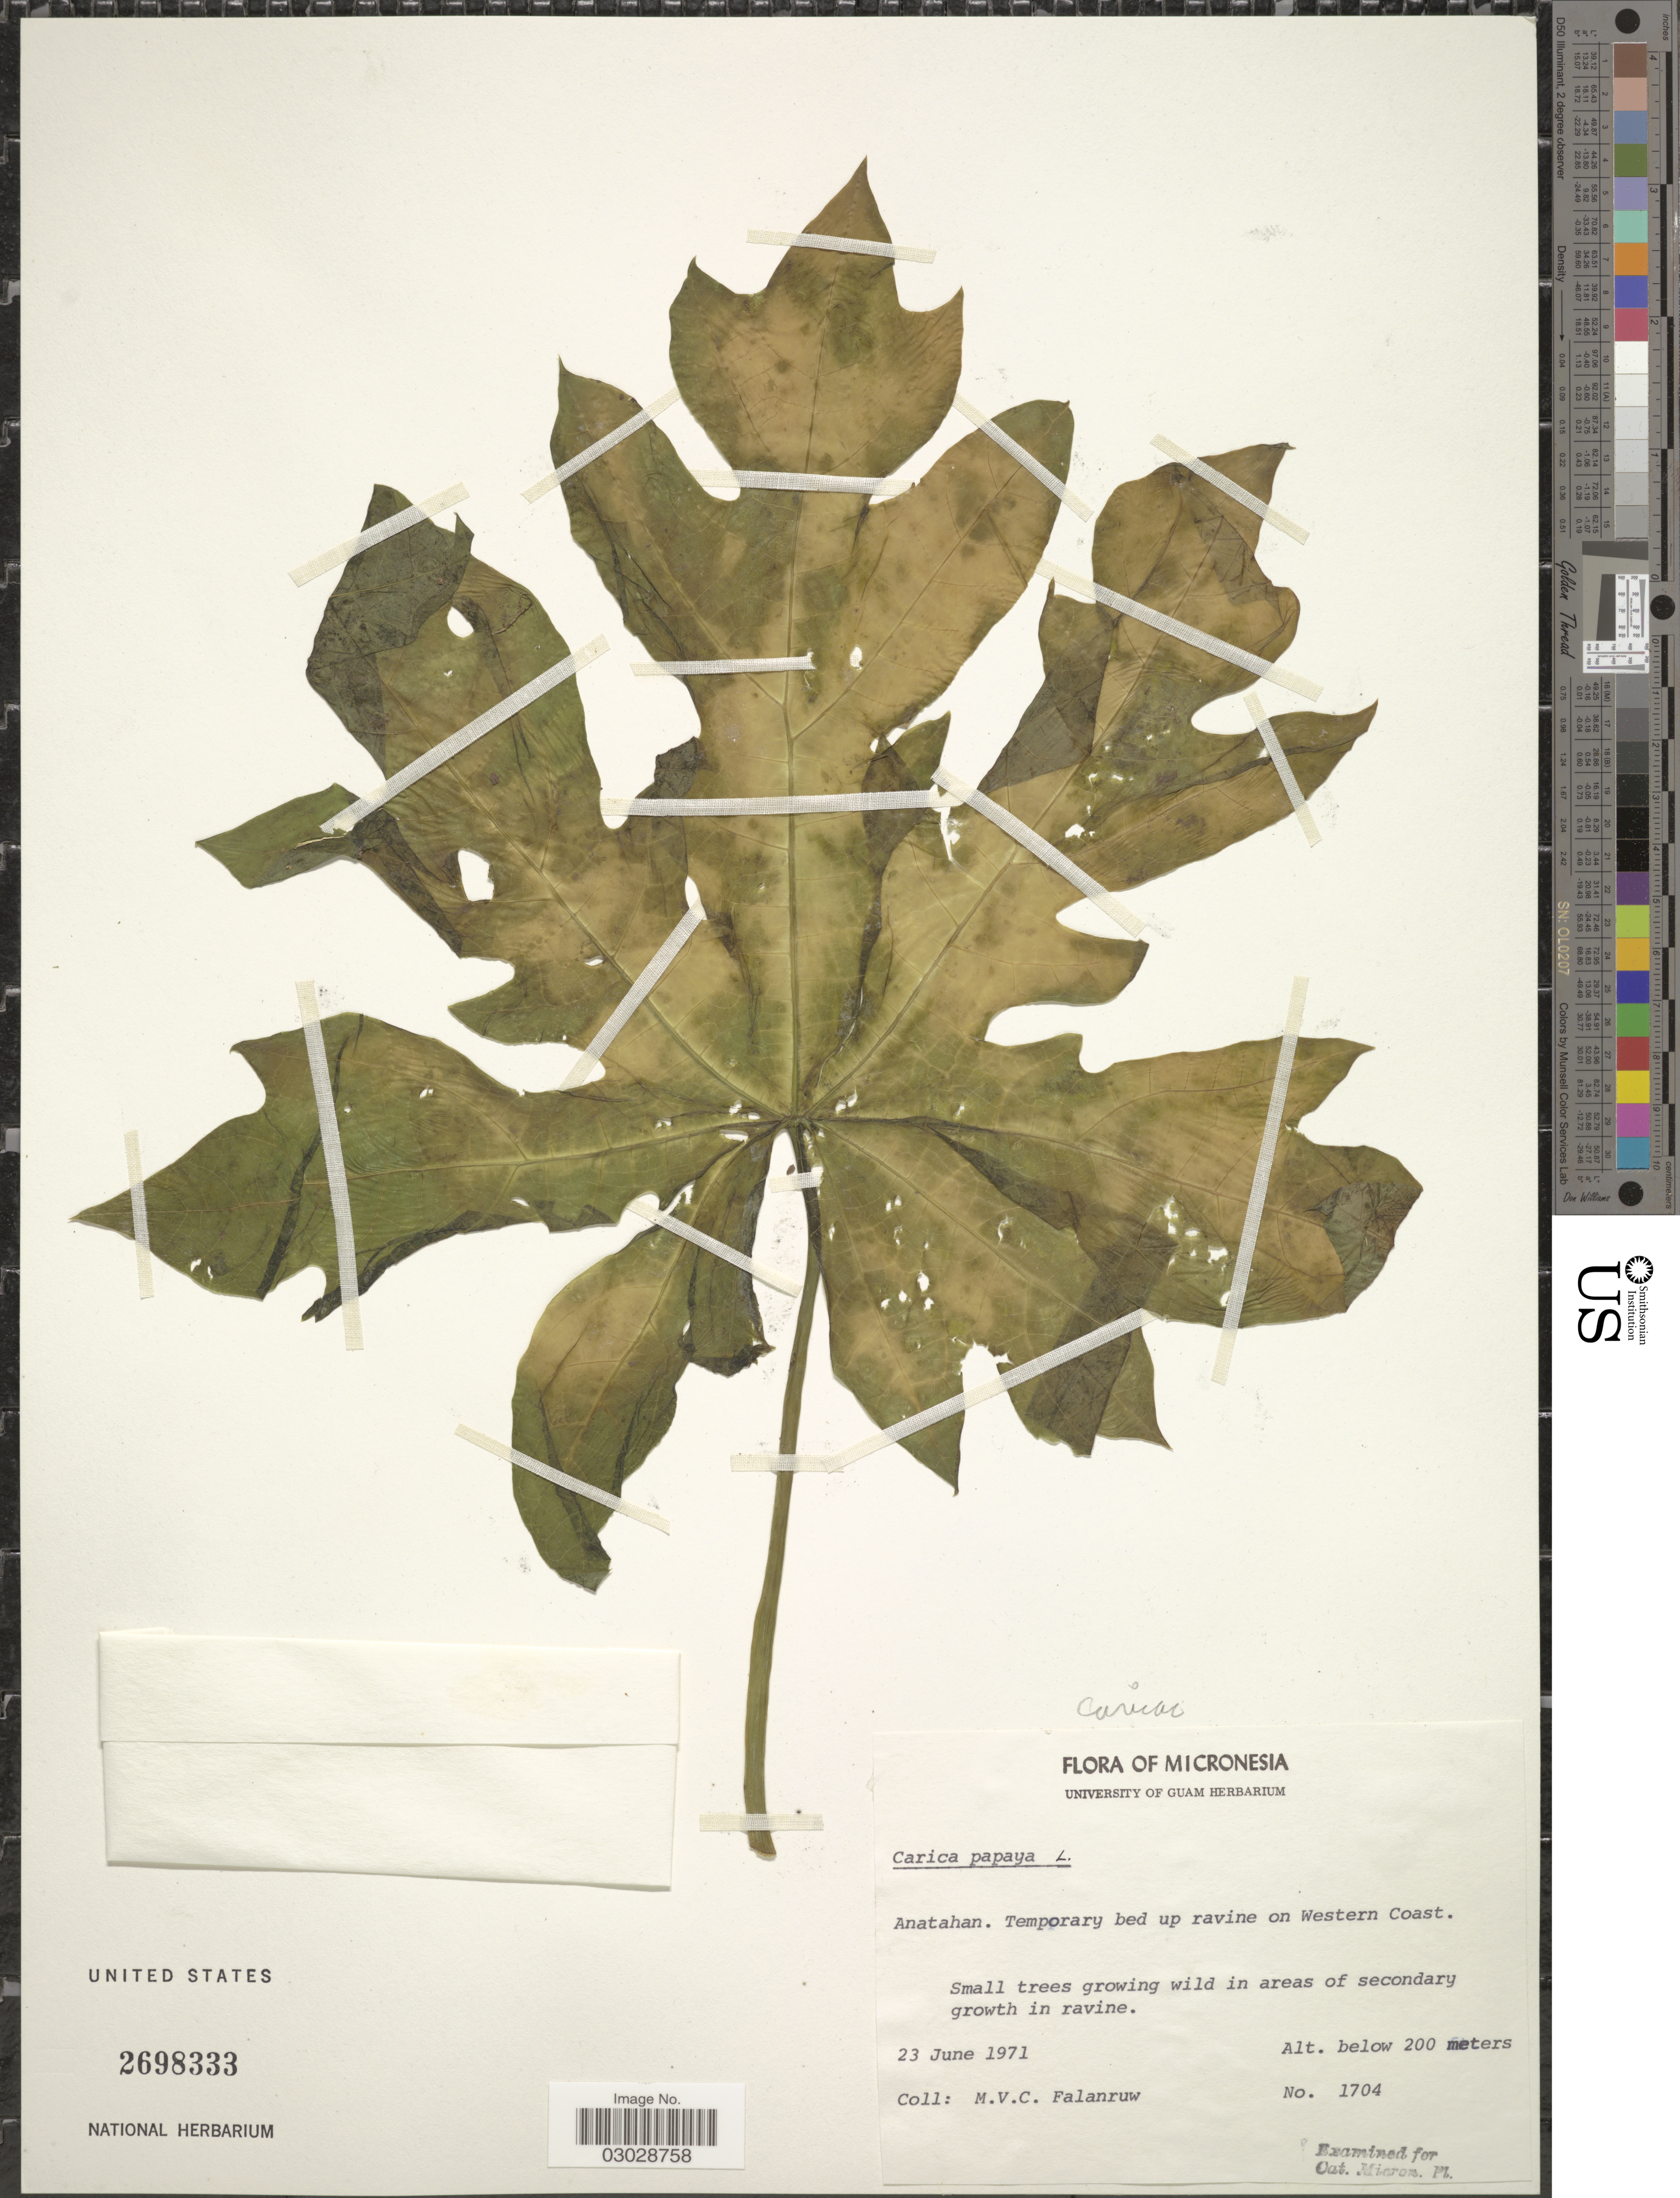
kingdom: Plantae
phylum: Tracheophyta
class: Magnoliopsida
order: Brassicales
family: Caricaceae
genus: Carica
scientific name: Carica papaya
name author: L.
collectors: M. V. Falanruw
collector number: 1704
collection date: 1971-06-23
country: Northern Mariana Islands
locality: Micronesia. Anatahan. On Western Coast.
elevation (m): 200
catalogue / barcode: US 2698333